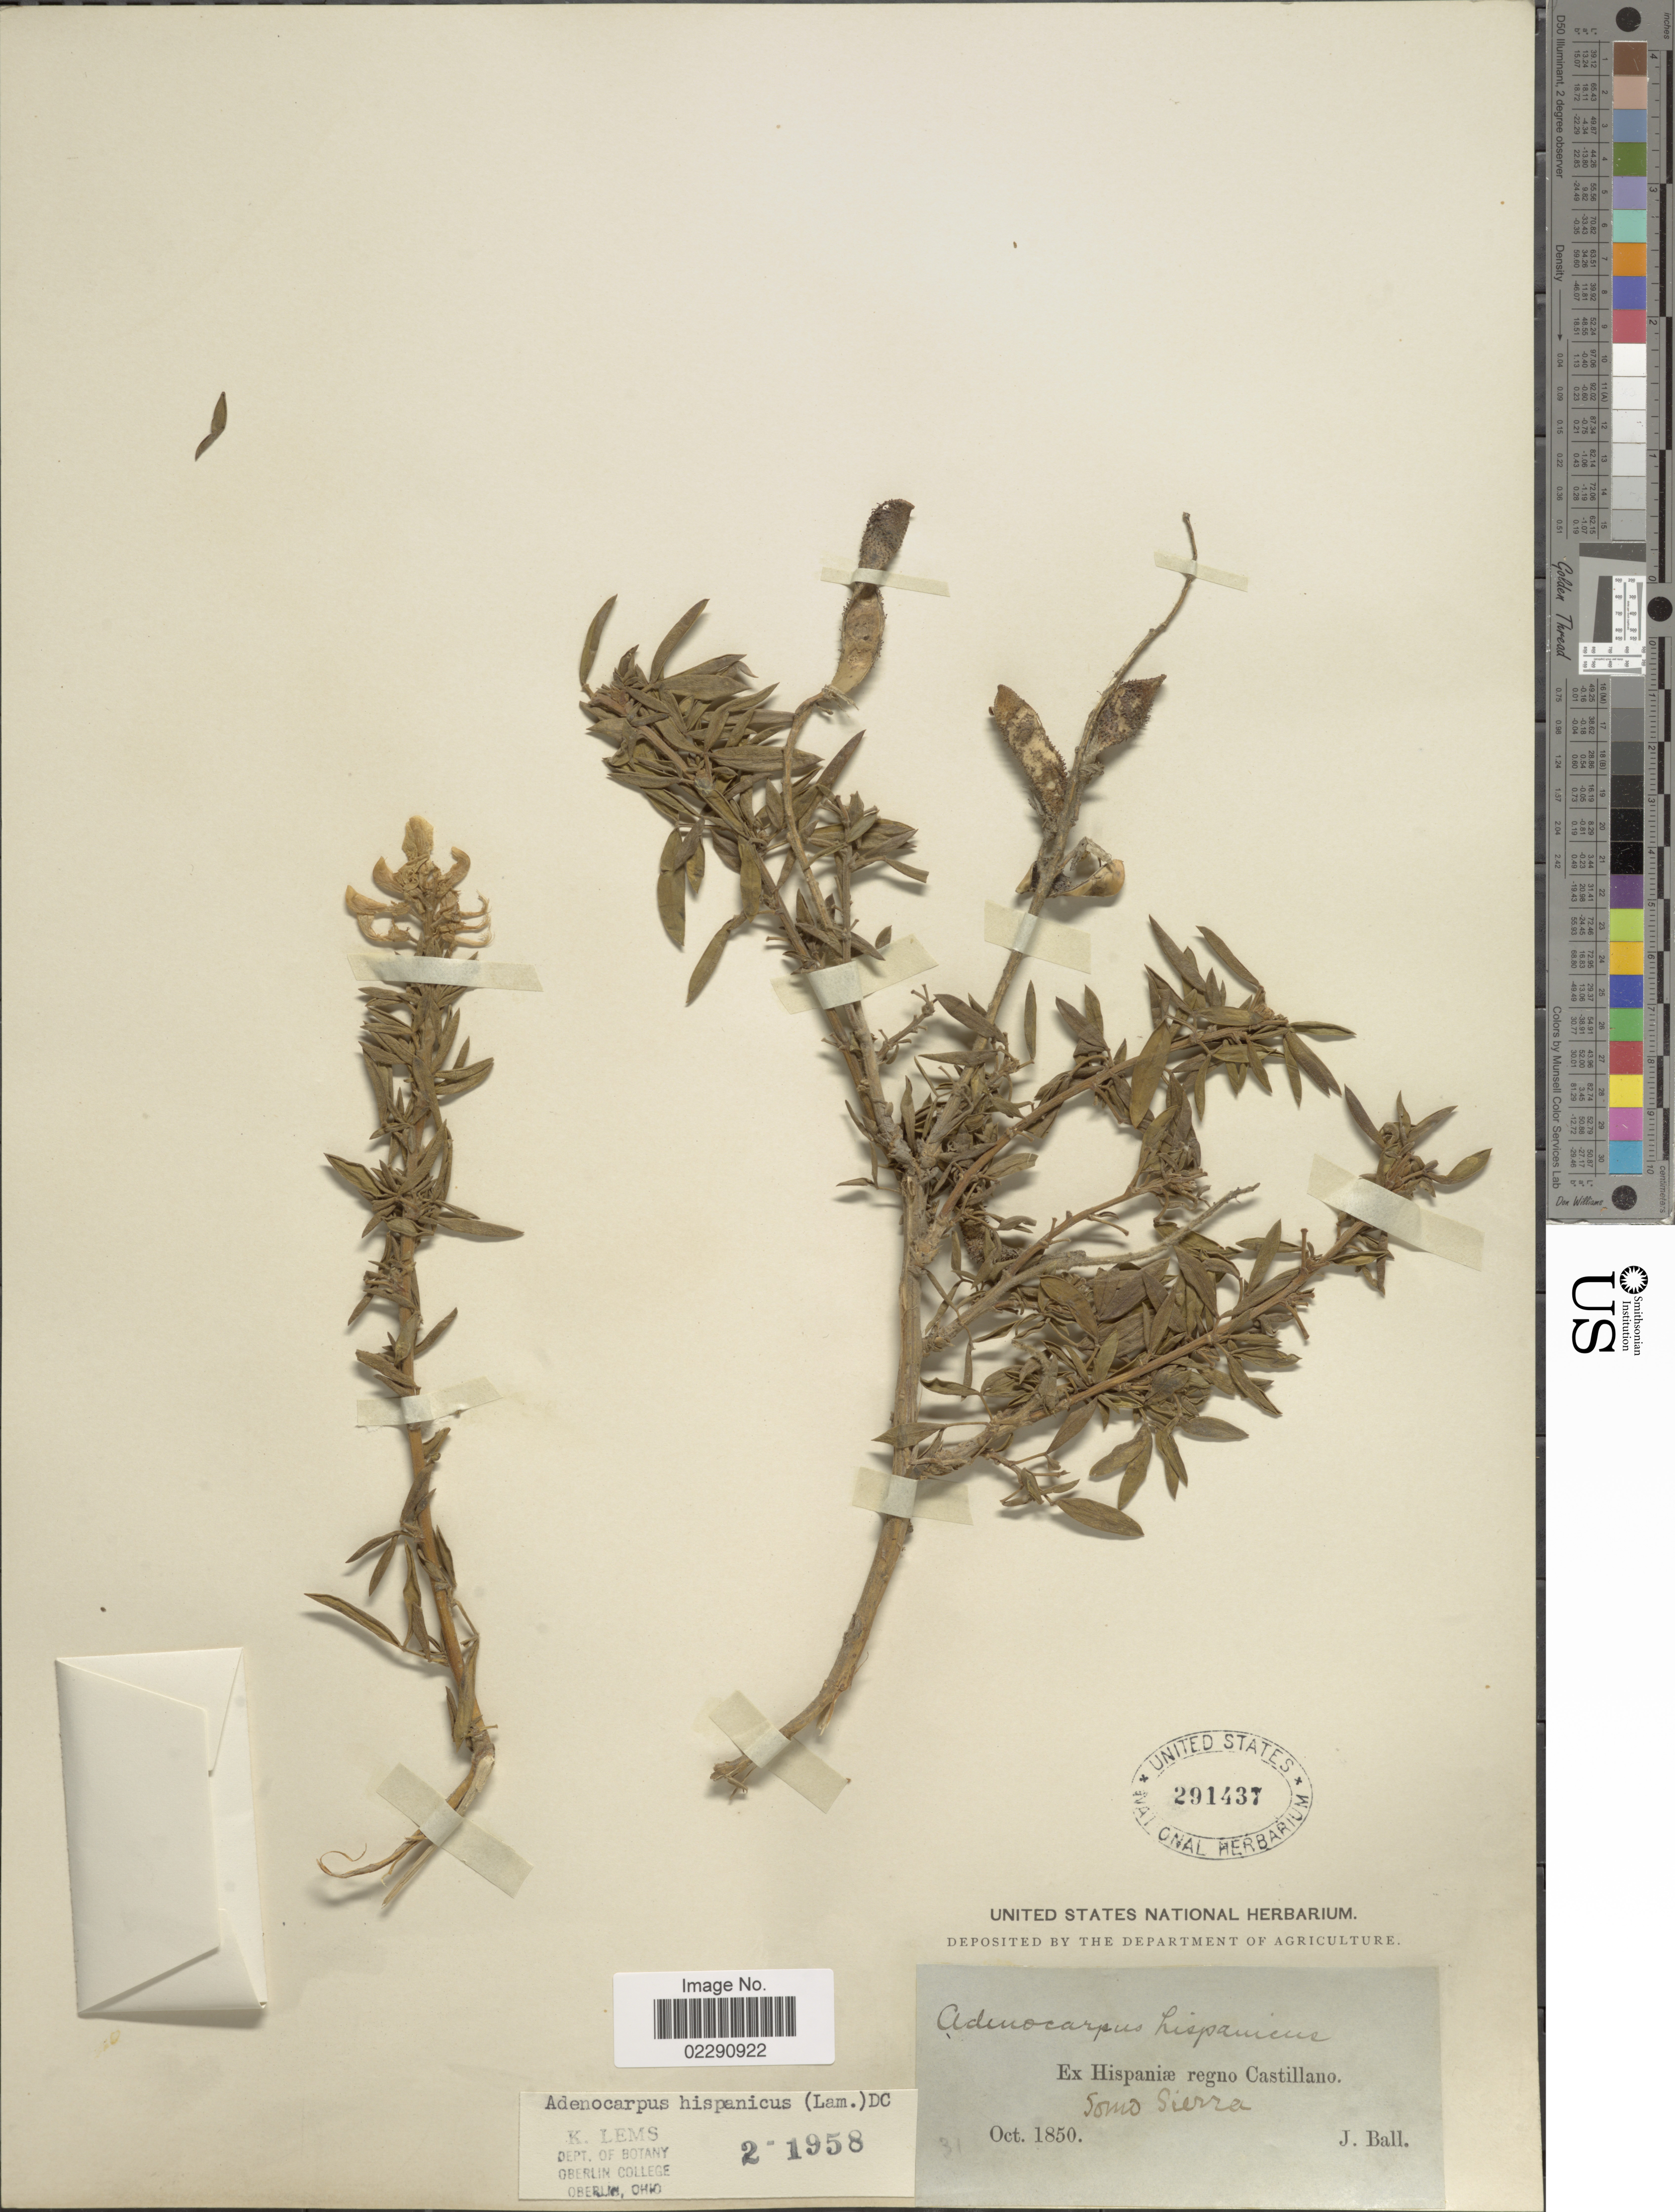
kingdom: Plantae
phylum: Tracheophyta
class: Magnoliopsida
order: Fabales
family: Fabaceae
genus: Adenocarpus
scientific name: Adenocarpus hispanicus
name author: (Lam.) DC.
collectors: J. Roybal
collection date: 1850-10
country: Spain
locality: Hispaniae regno Castillano, Somo Sierra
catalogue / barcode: US 291437